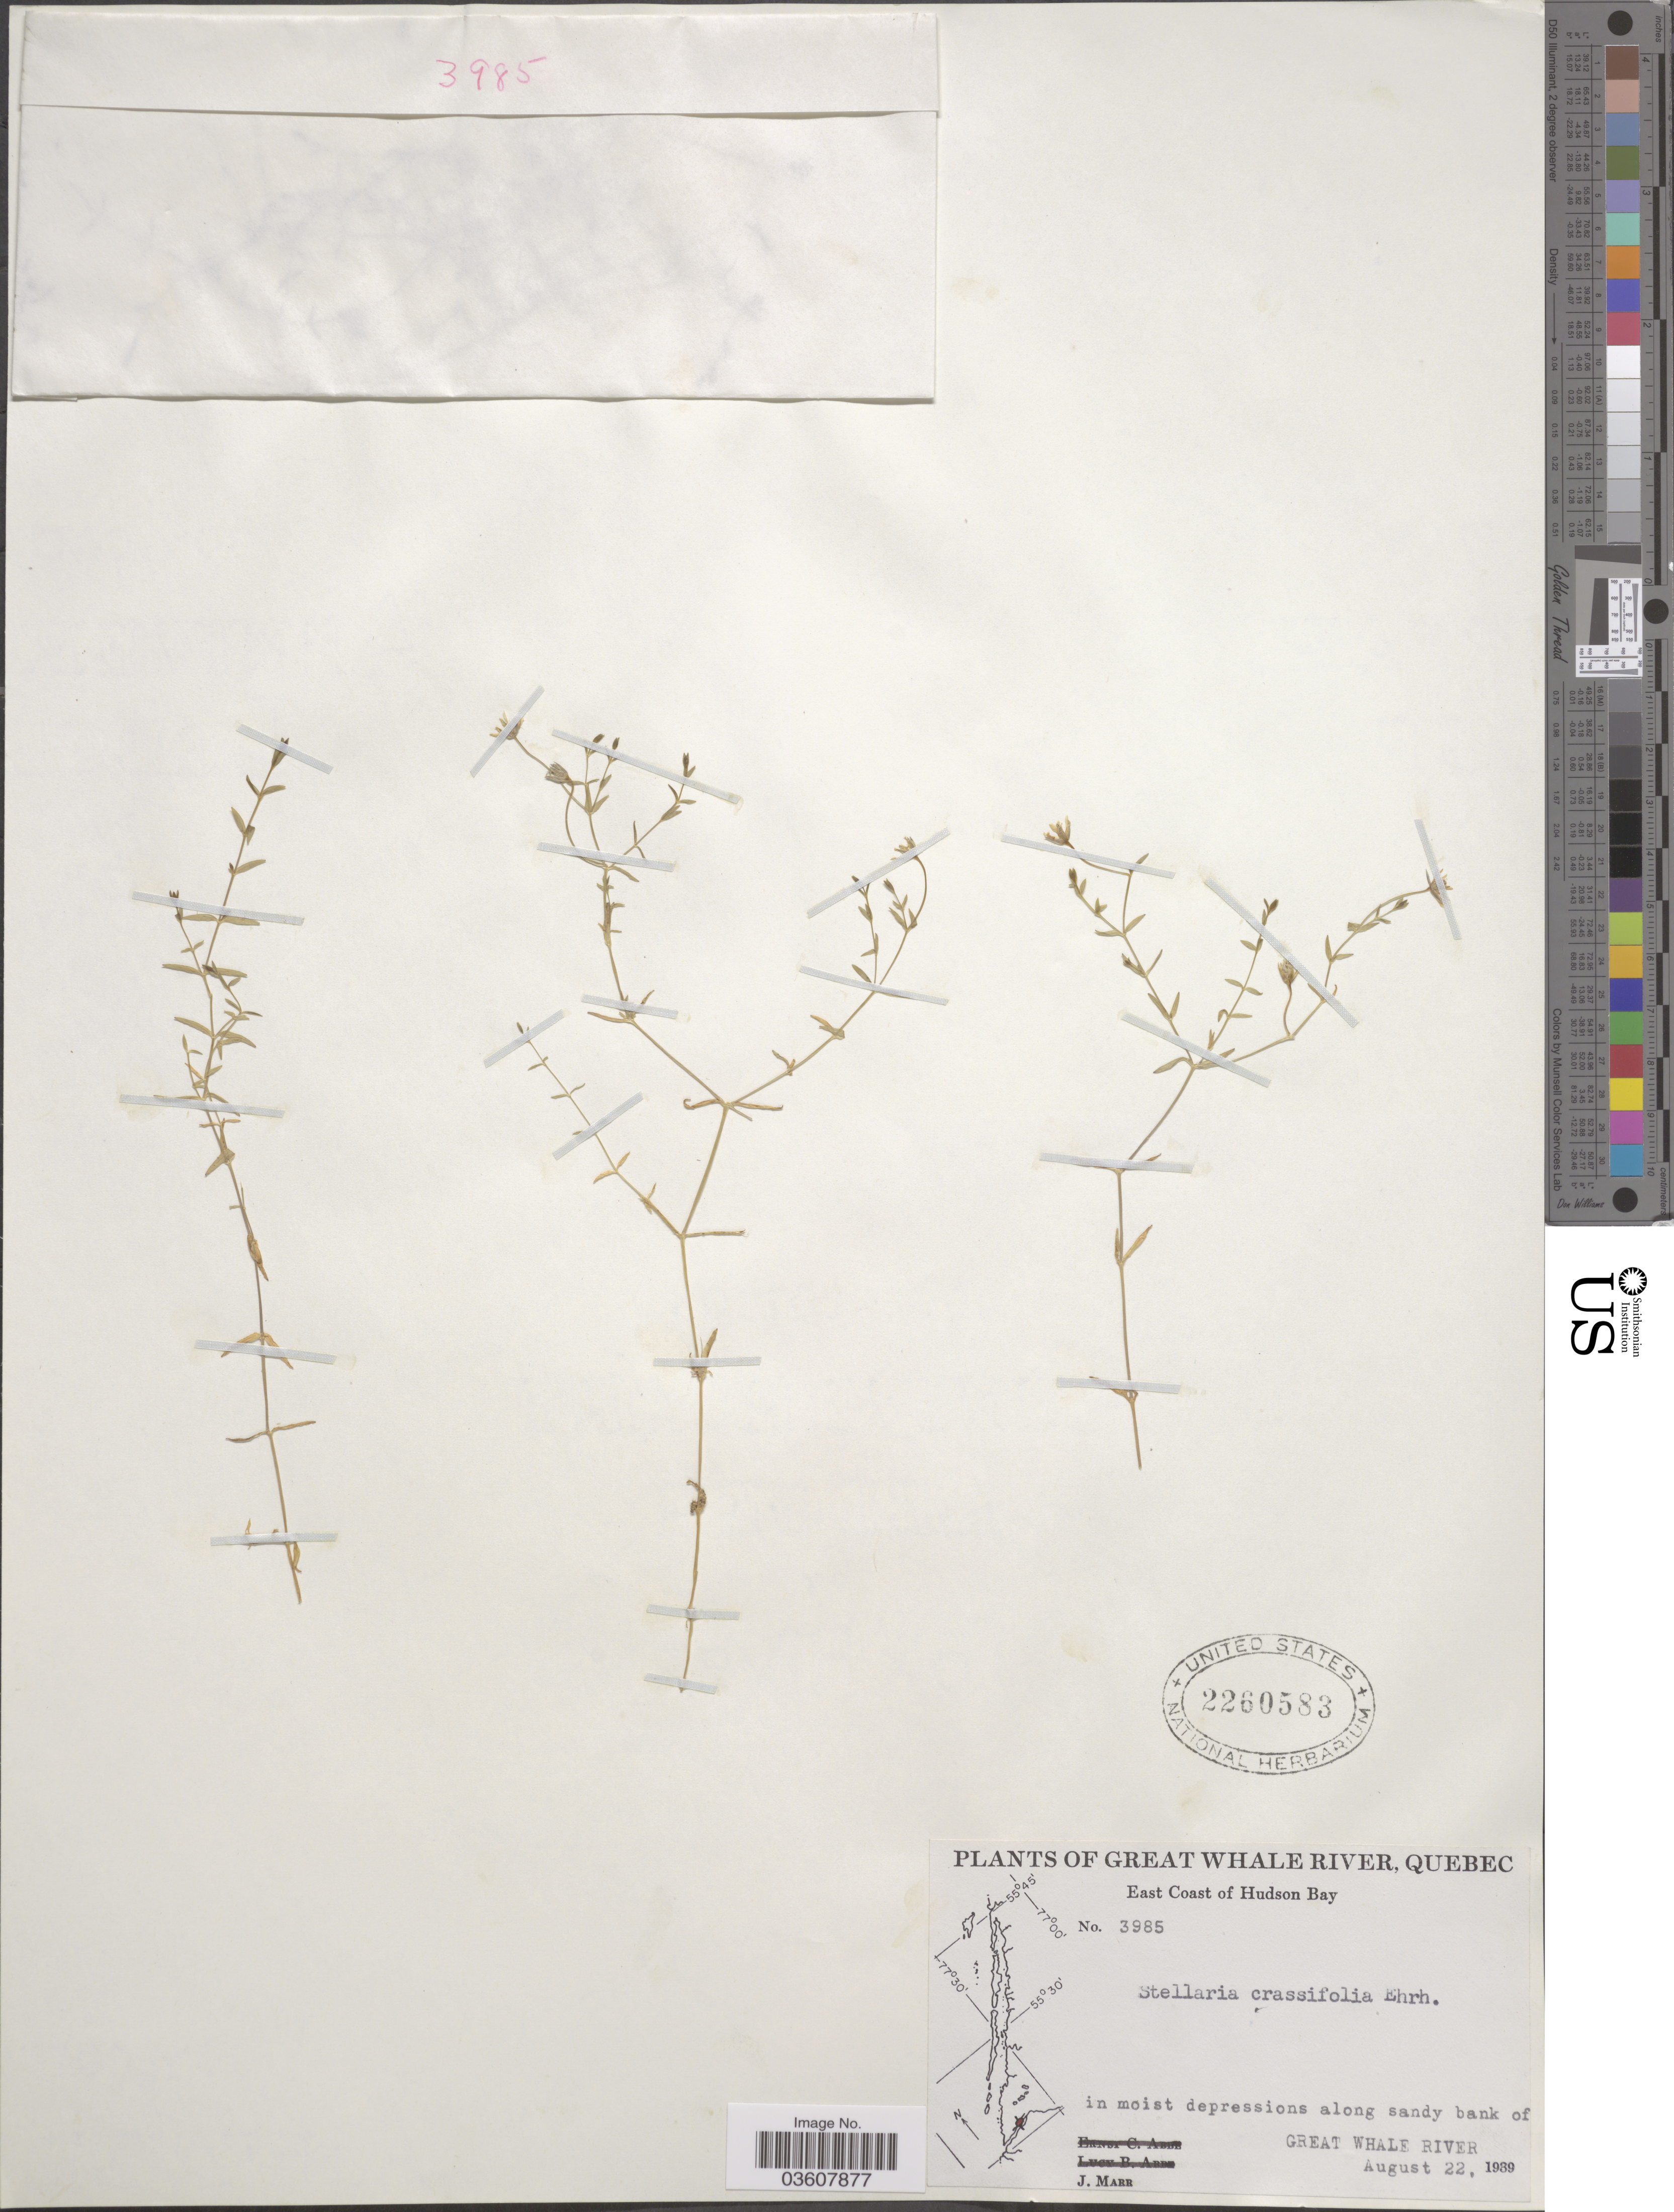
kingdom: Plantae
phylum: Tracheophyta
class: Magnoliopsida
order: Caryophyllales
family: Caryophyllaceae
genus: Stellaria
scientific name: Stellaria crassifolia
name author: Ehrh.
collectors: J. Marr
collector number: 3985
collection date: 1939-08-22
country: Canada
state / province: Quebec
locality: Great Whale River. In moist depressions along sandy bank of Great Whale River.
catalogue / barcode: US 2260583